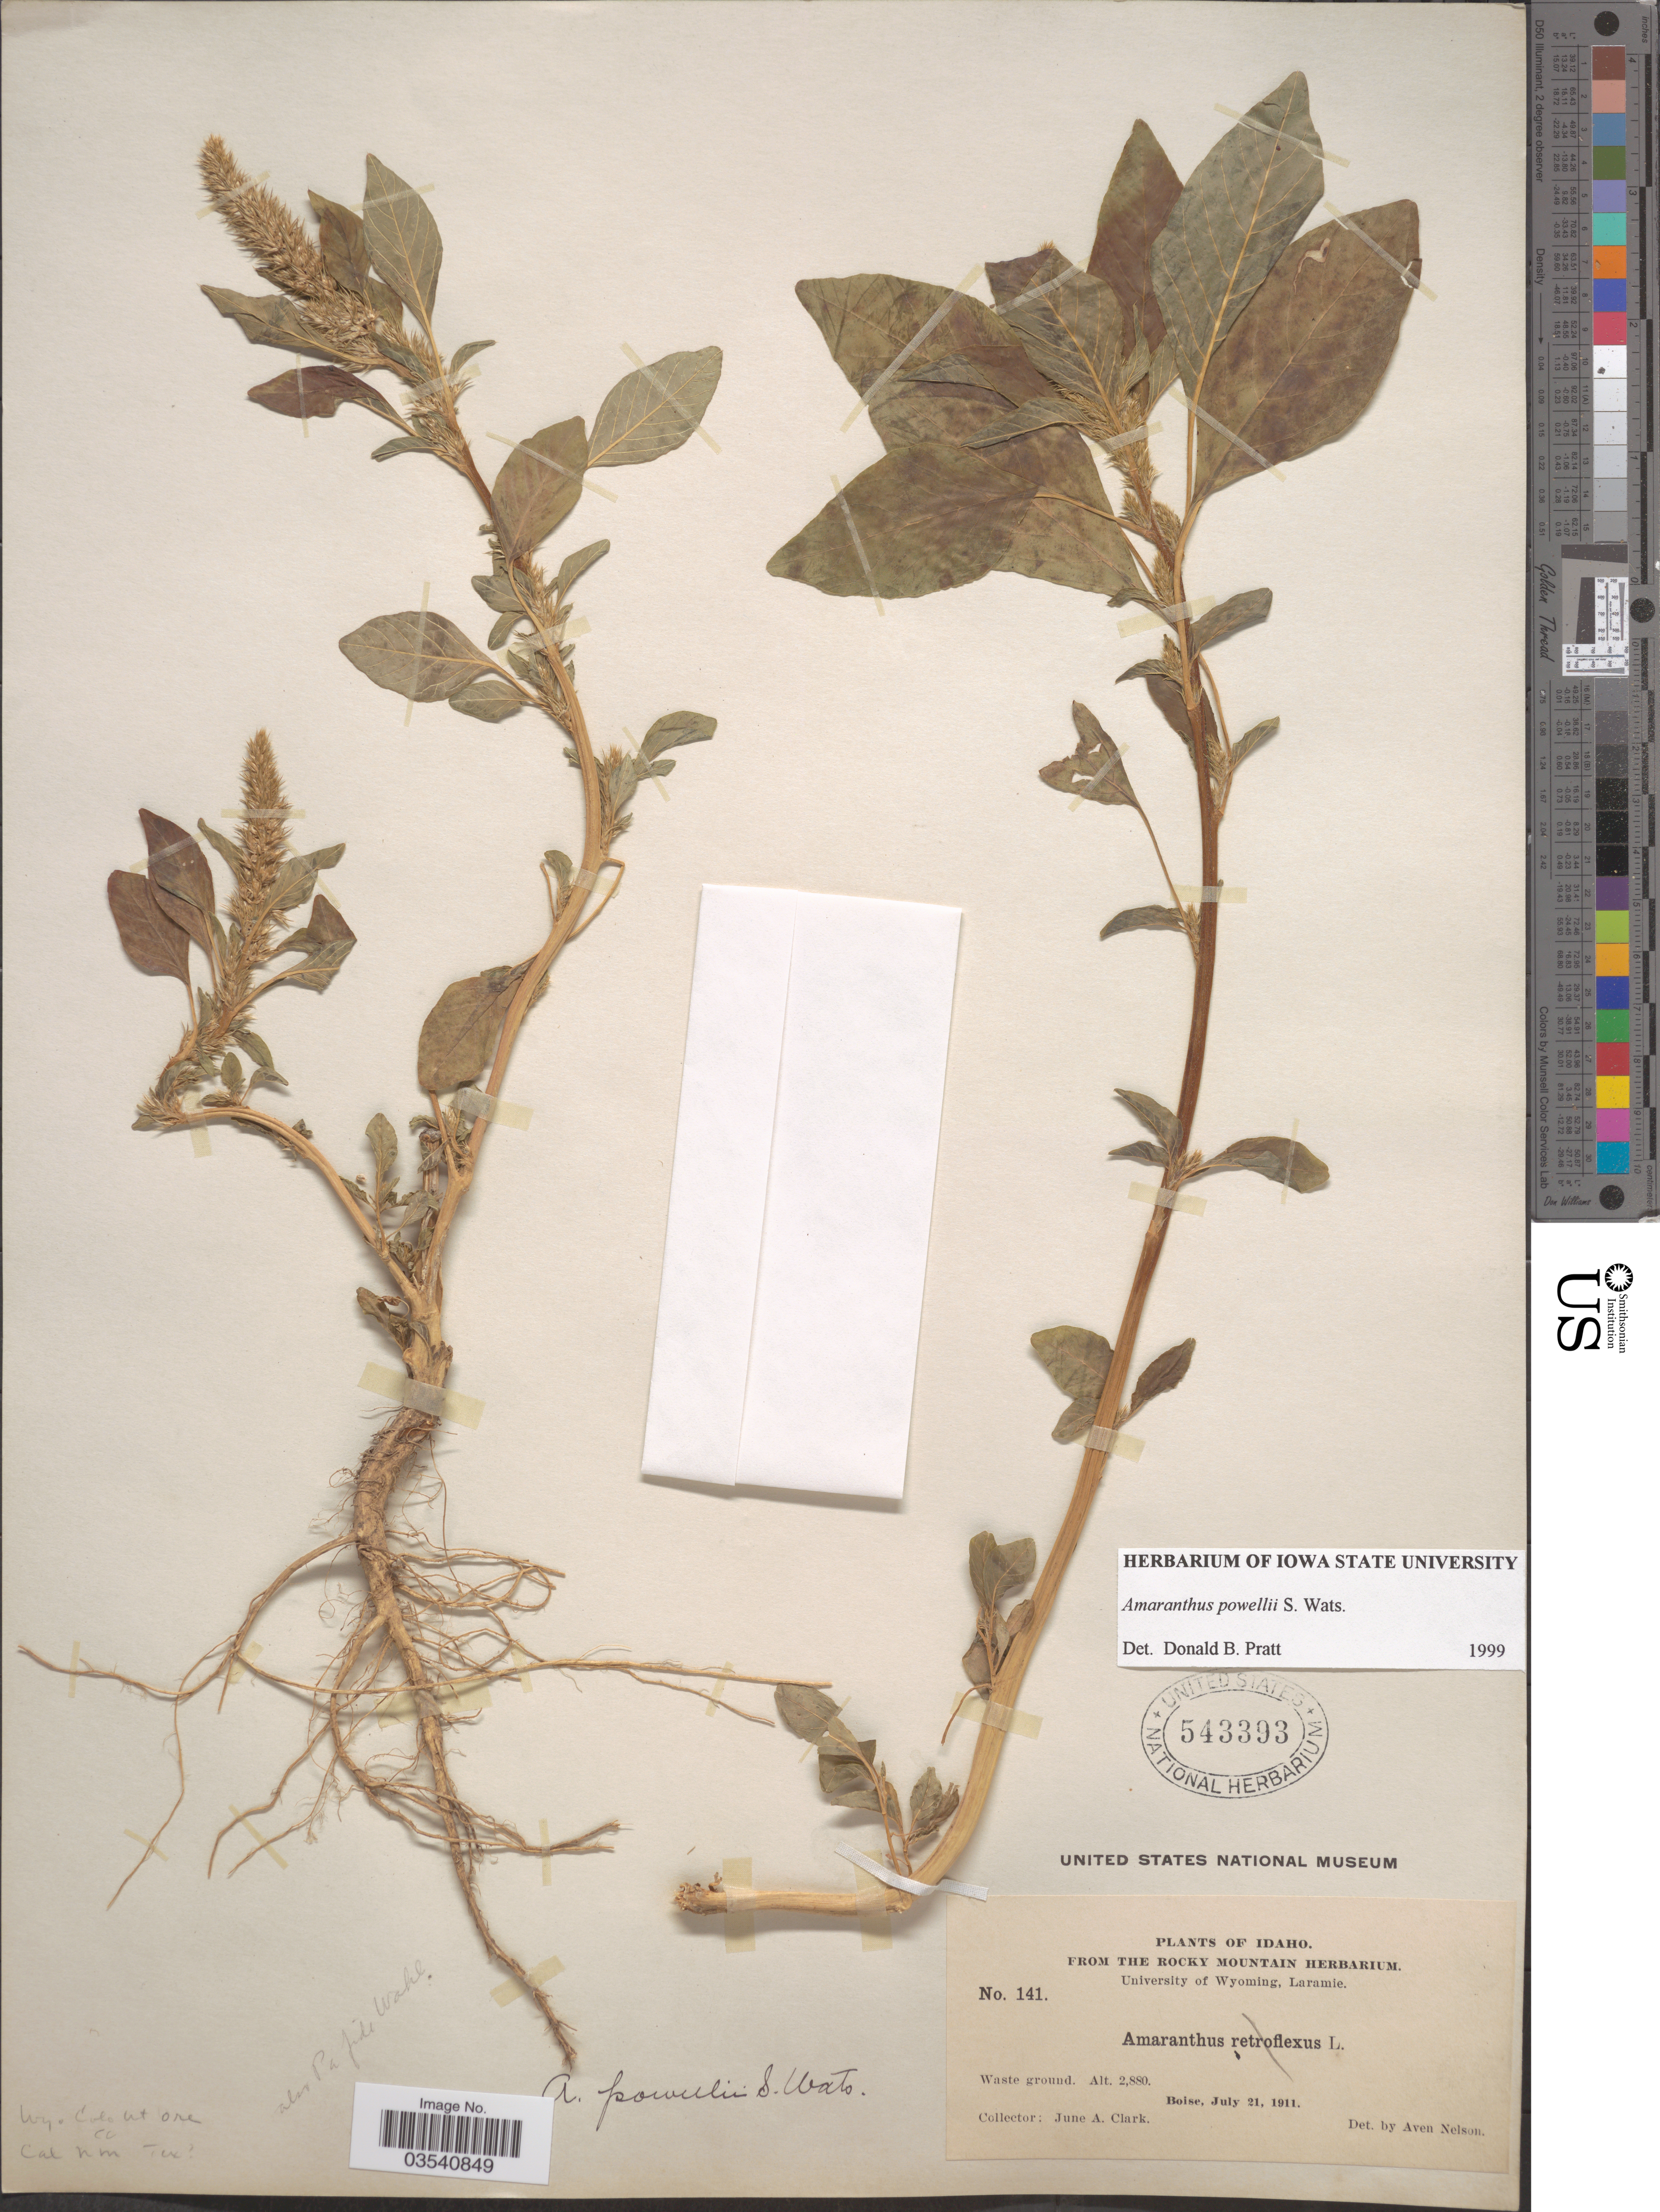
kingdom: Plantae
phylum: Tracheophyta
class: Magnoliopsida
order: Caryophyllales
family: Amaranthaceae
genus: Amaranthus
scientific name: Amaranthus powellii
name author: S. Watson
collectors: J. A. Clark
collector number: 141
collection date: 1911-07-21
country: United States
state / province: Idaho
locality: Boise.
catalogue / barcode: US 543393